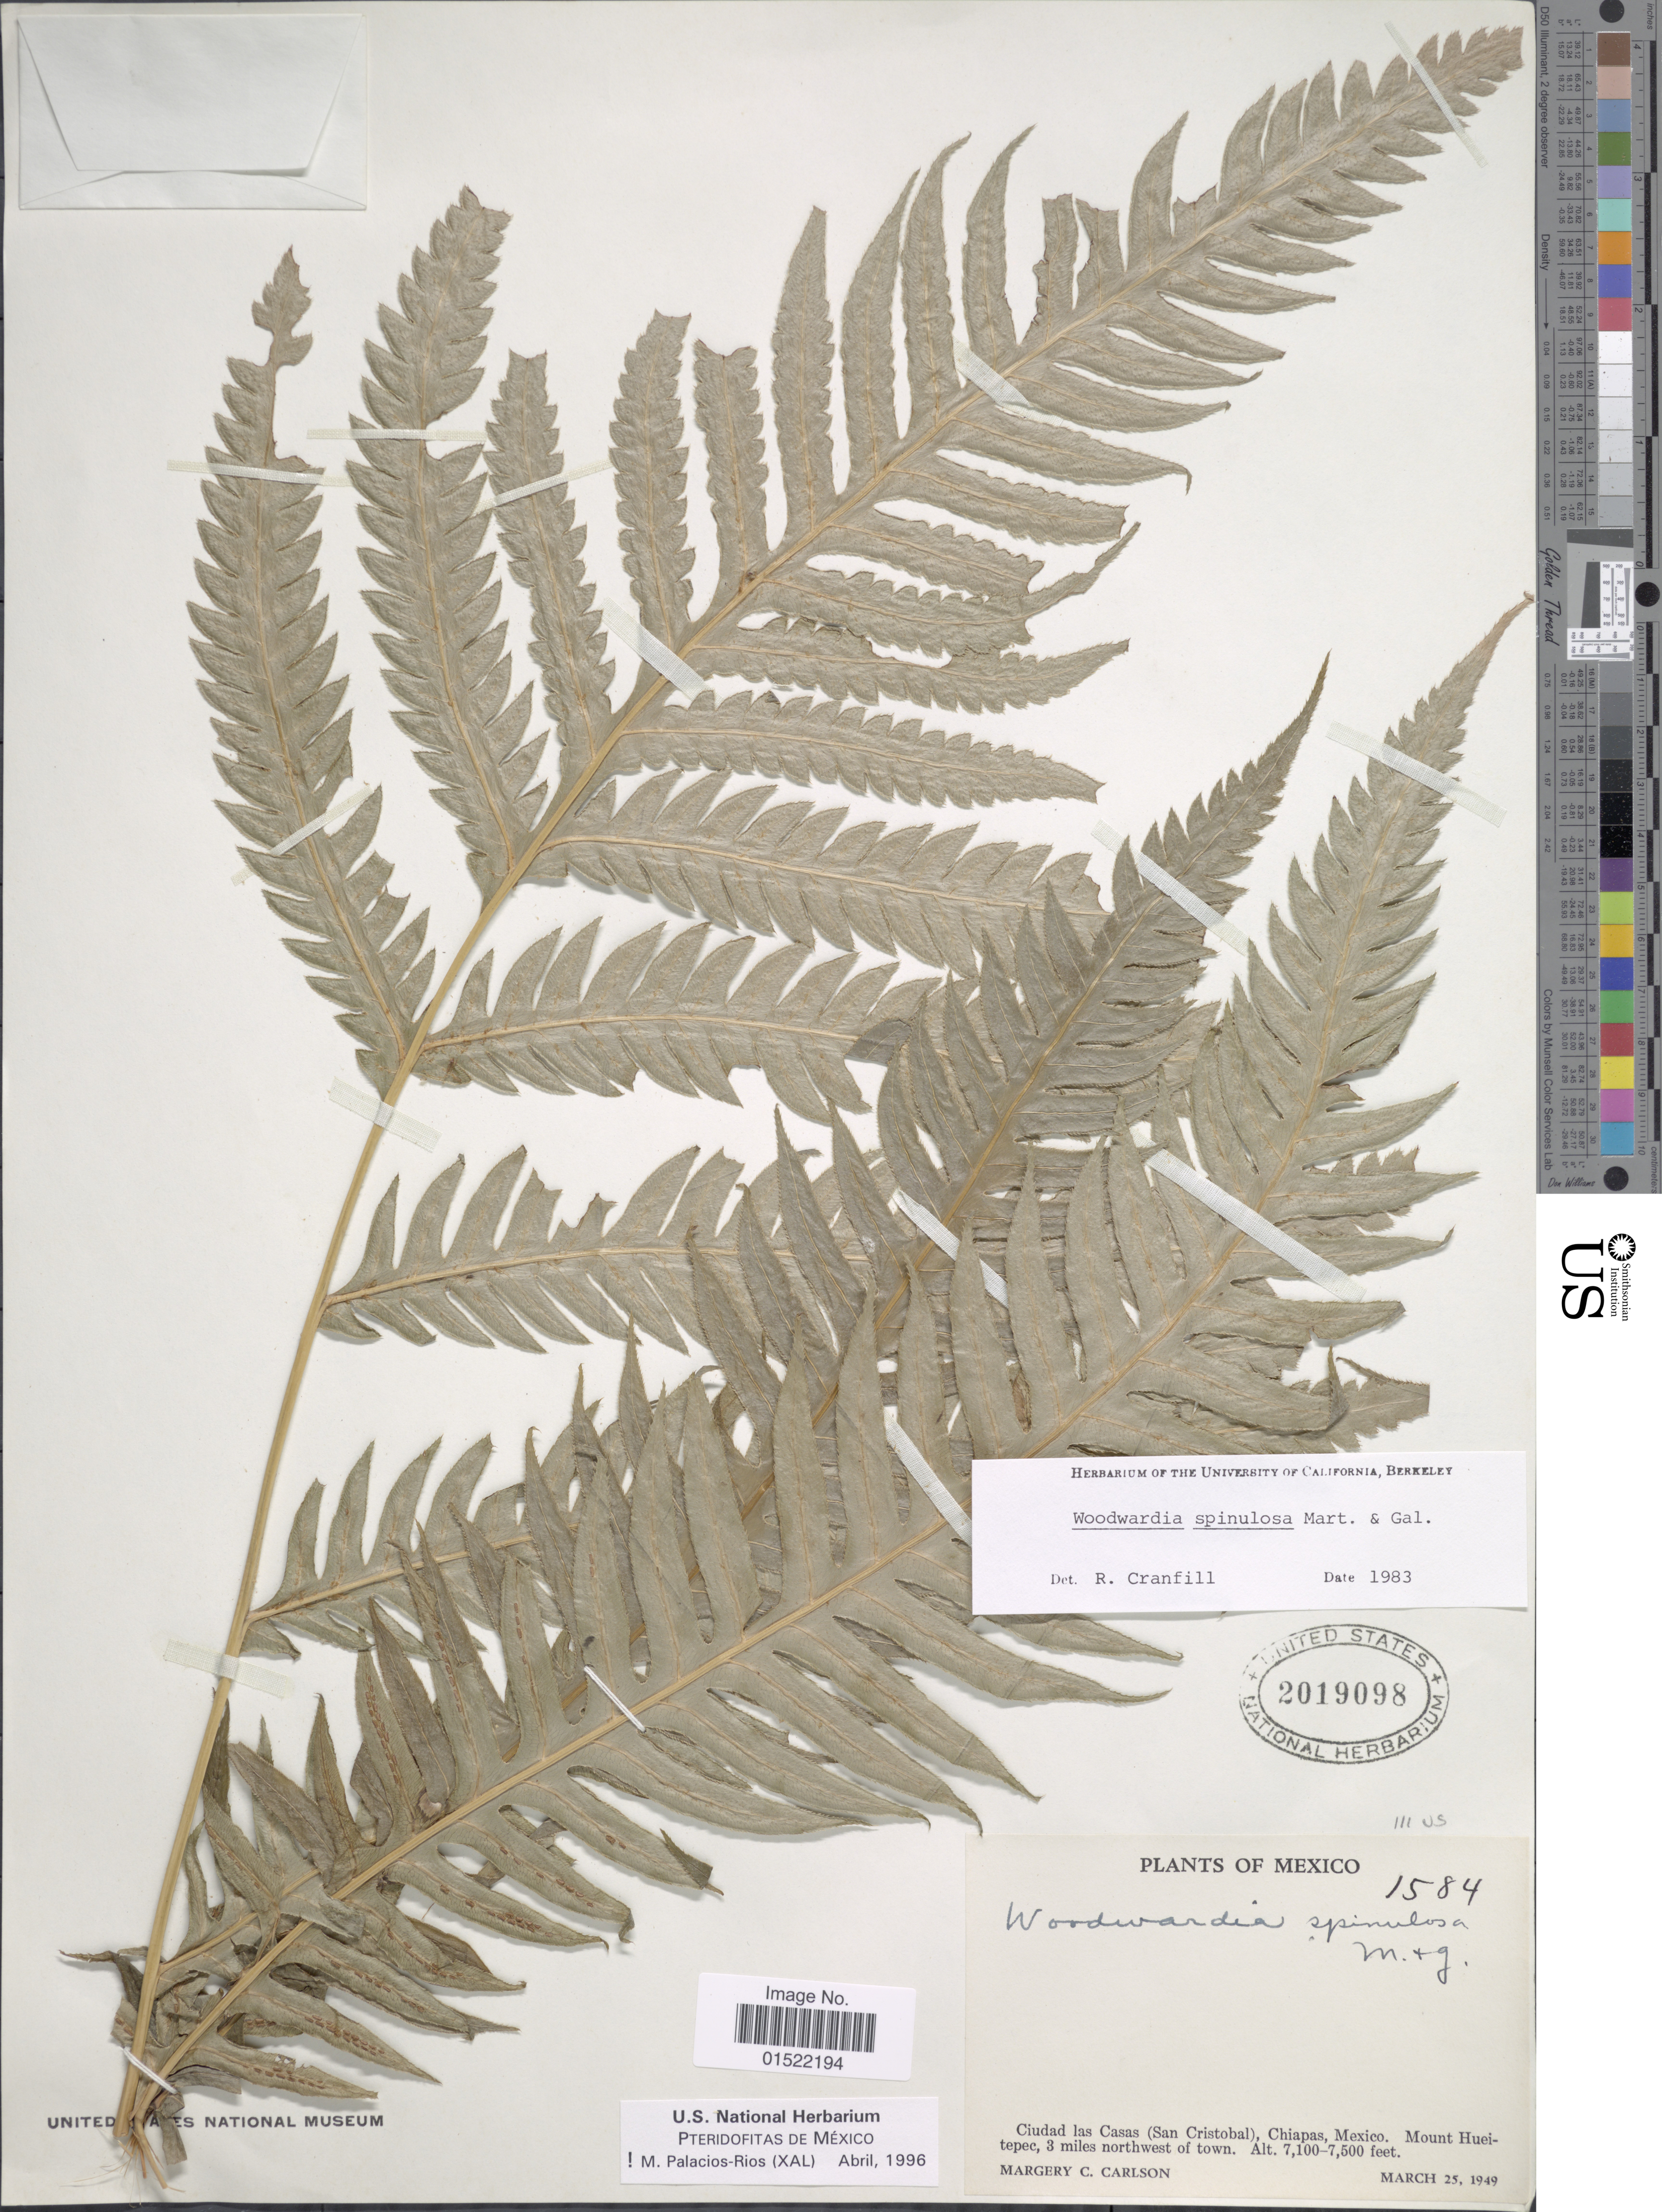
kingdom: Plantae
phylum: Tracheophyta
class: Polypodiopsida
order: Polypodiales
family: Blechnaceae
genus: Woodwardia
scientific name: Woodwardia spinulosa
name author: M. Martens & Galeotti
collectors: M. C. Carlson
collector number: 1584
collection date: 1949-03-25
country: Mexico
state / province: Chiapas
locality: Ciudad las Casas (San Cristobal), Chiapas, Mexico, Mount Hueitepec, 3 miles northwest of town.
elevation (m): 2164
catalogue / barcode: US 2019098